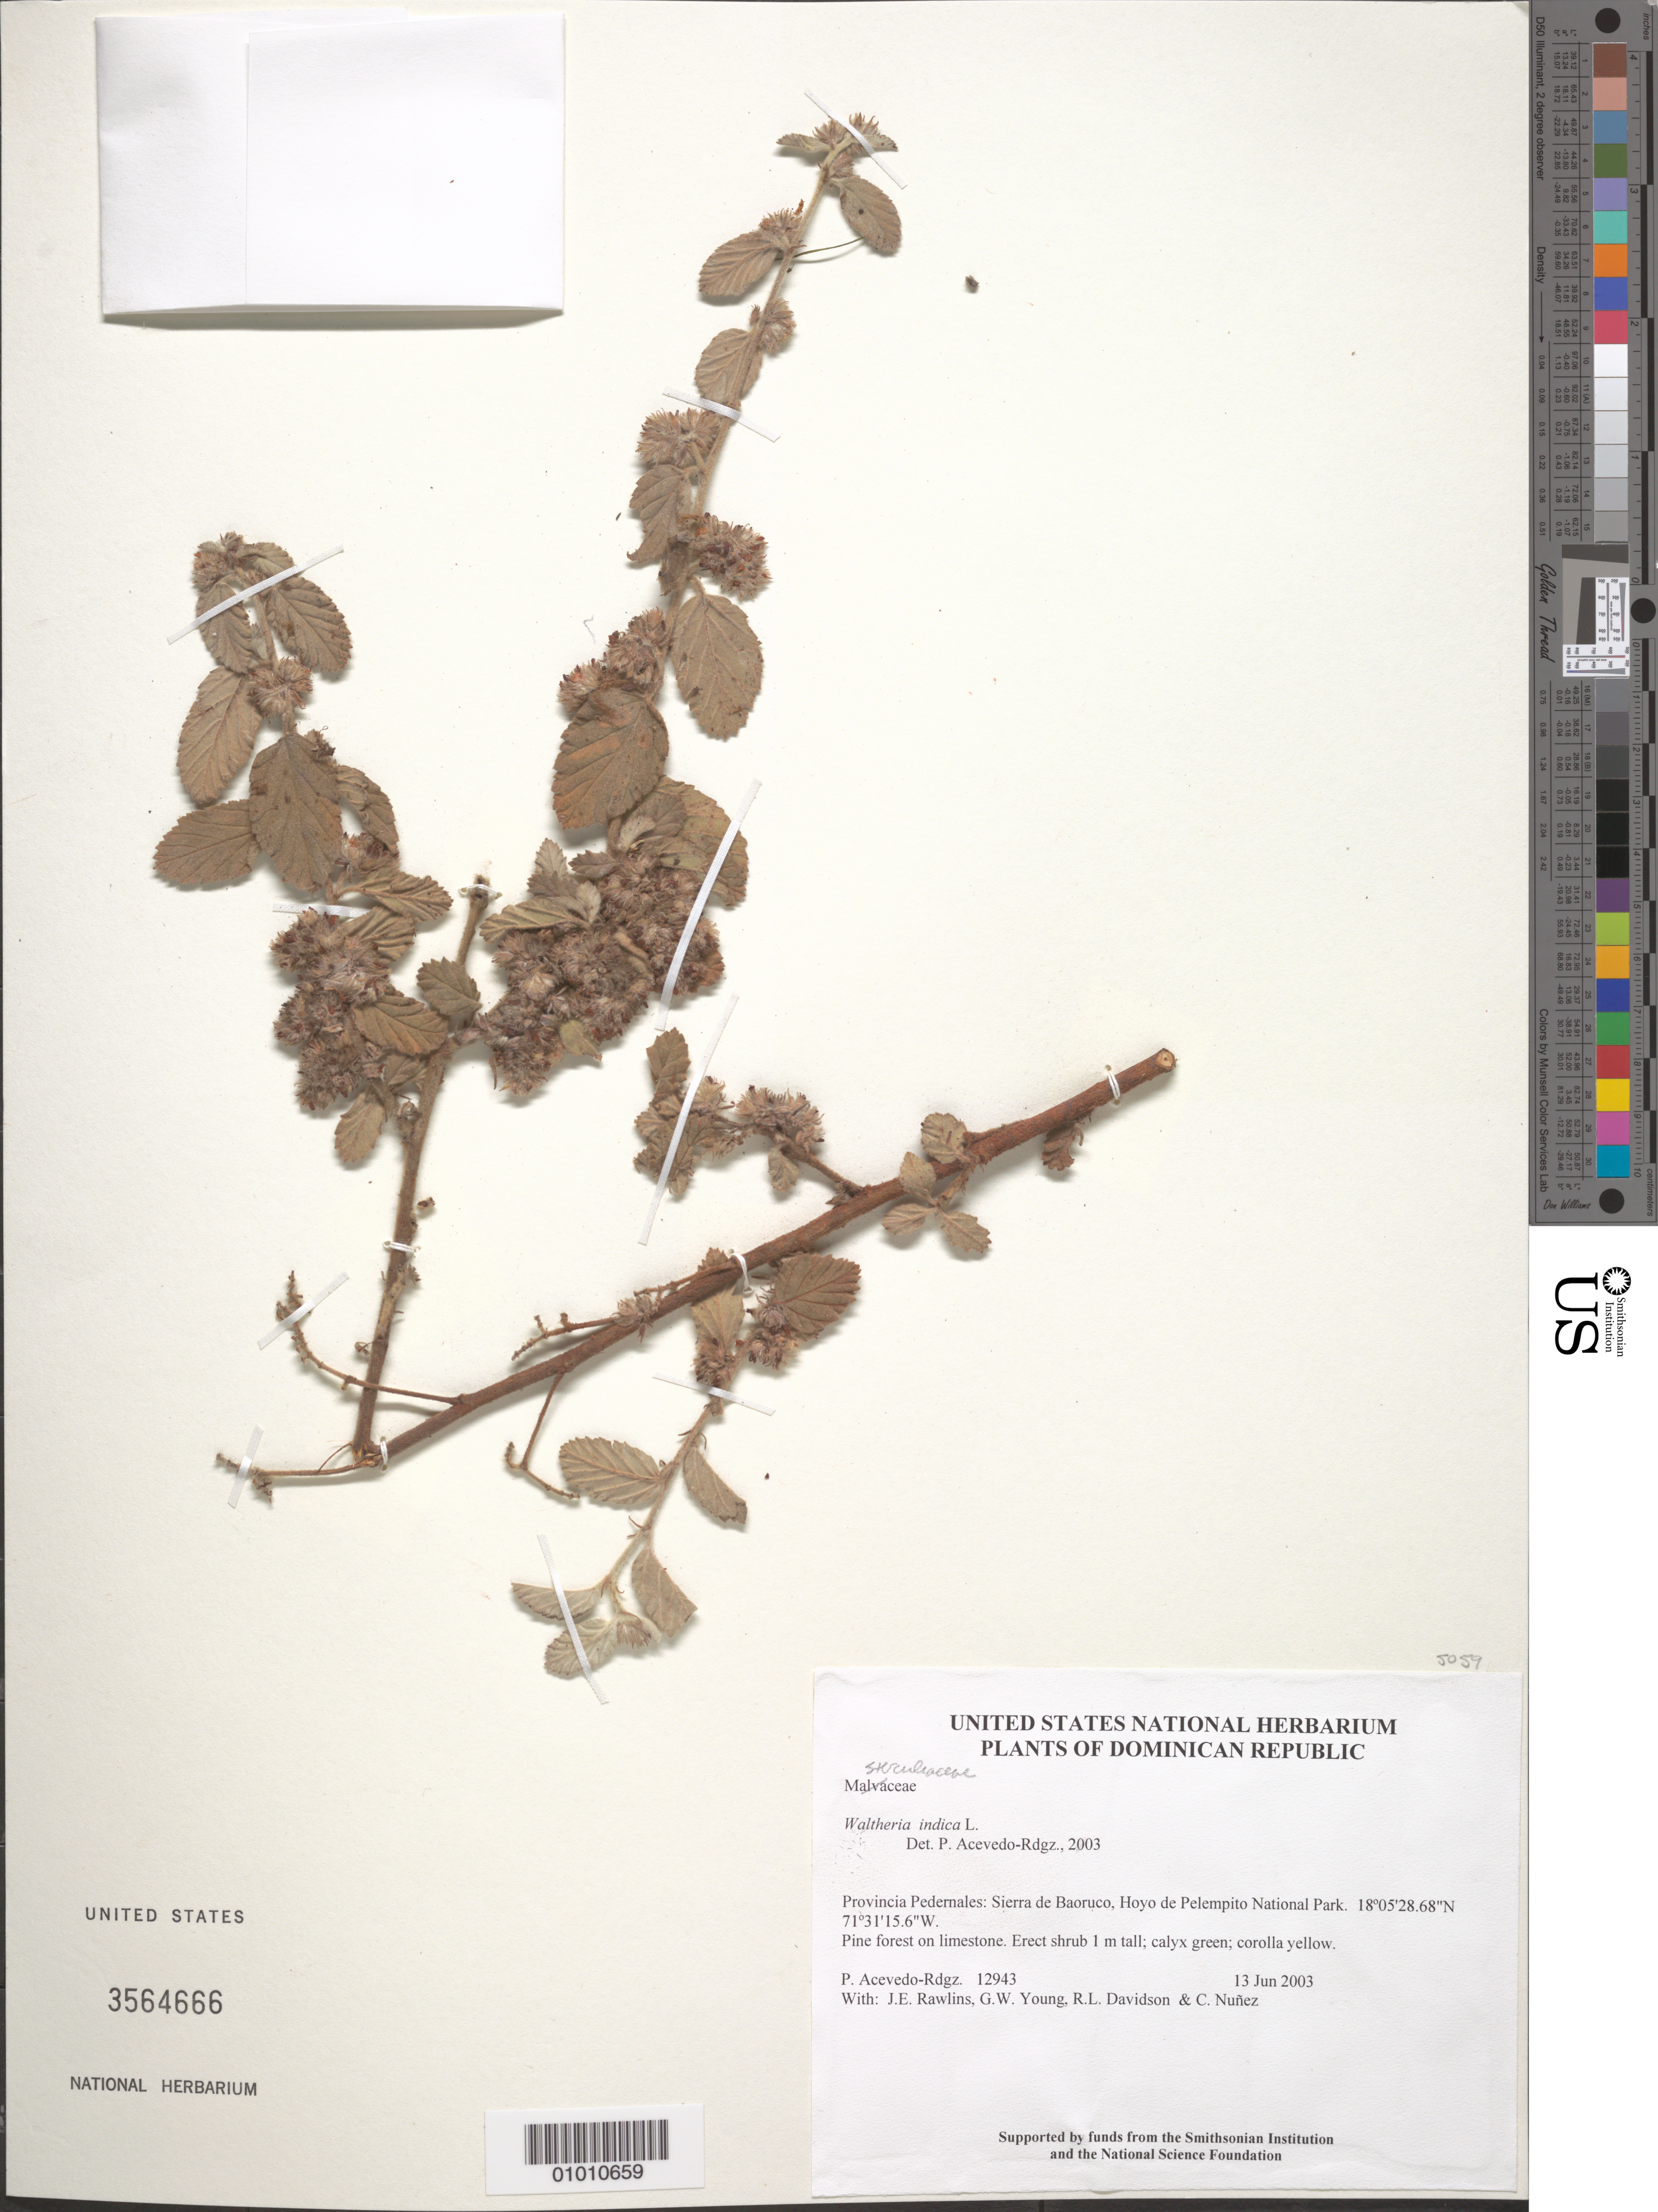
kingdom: Plantae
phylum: Tracheophyta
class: Magnoliopsida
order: Malvales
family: Malvaceae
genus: Waltheria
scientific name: Waltheria indica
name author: L.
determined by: Acevedo-Rodríguez, P., (BOT), Smithsonian Institution - National Museum of Natural History (UNITED STATES)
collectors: P. Acevedo-Rodr., J. Rawlins, G. Young, R. Davidson & C. Nunez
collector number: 12943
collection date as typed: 13 Jun 2003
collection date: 2003-06-13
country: Dominican Republic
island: Hispaniola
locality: Provincia Pedernales: Sierra de Baoruco, Hoyo de Pelempito National Park.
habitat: Pine forest on limestone.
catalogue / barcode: US 3564666